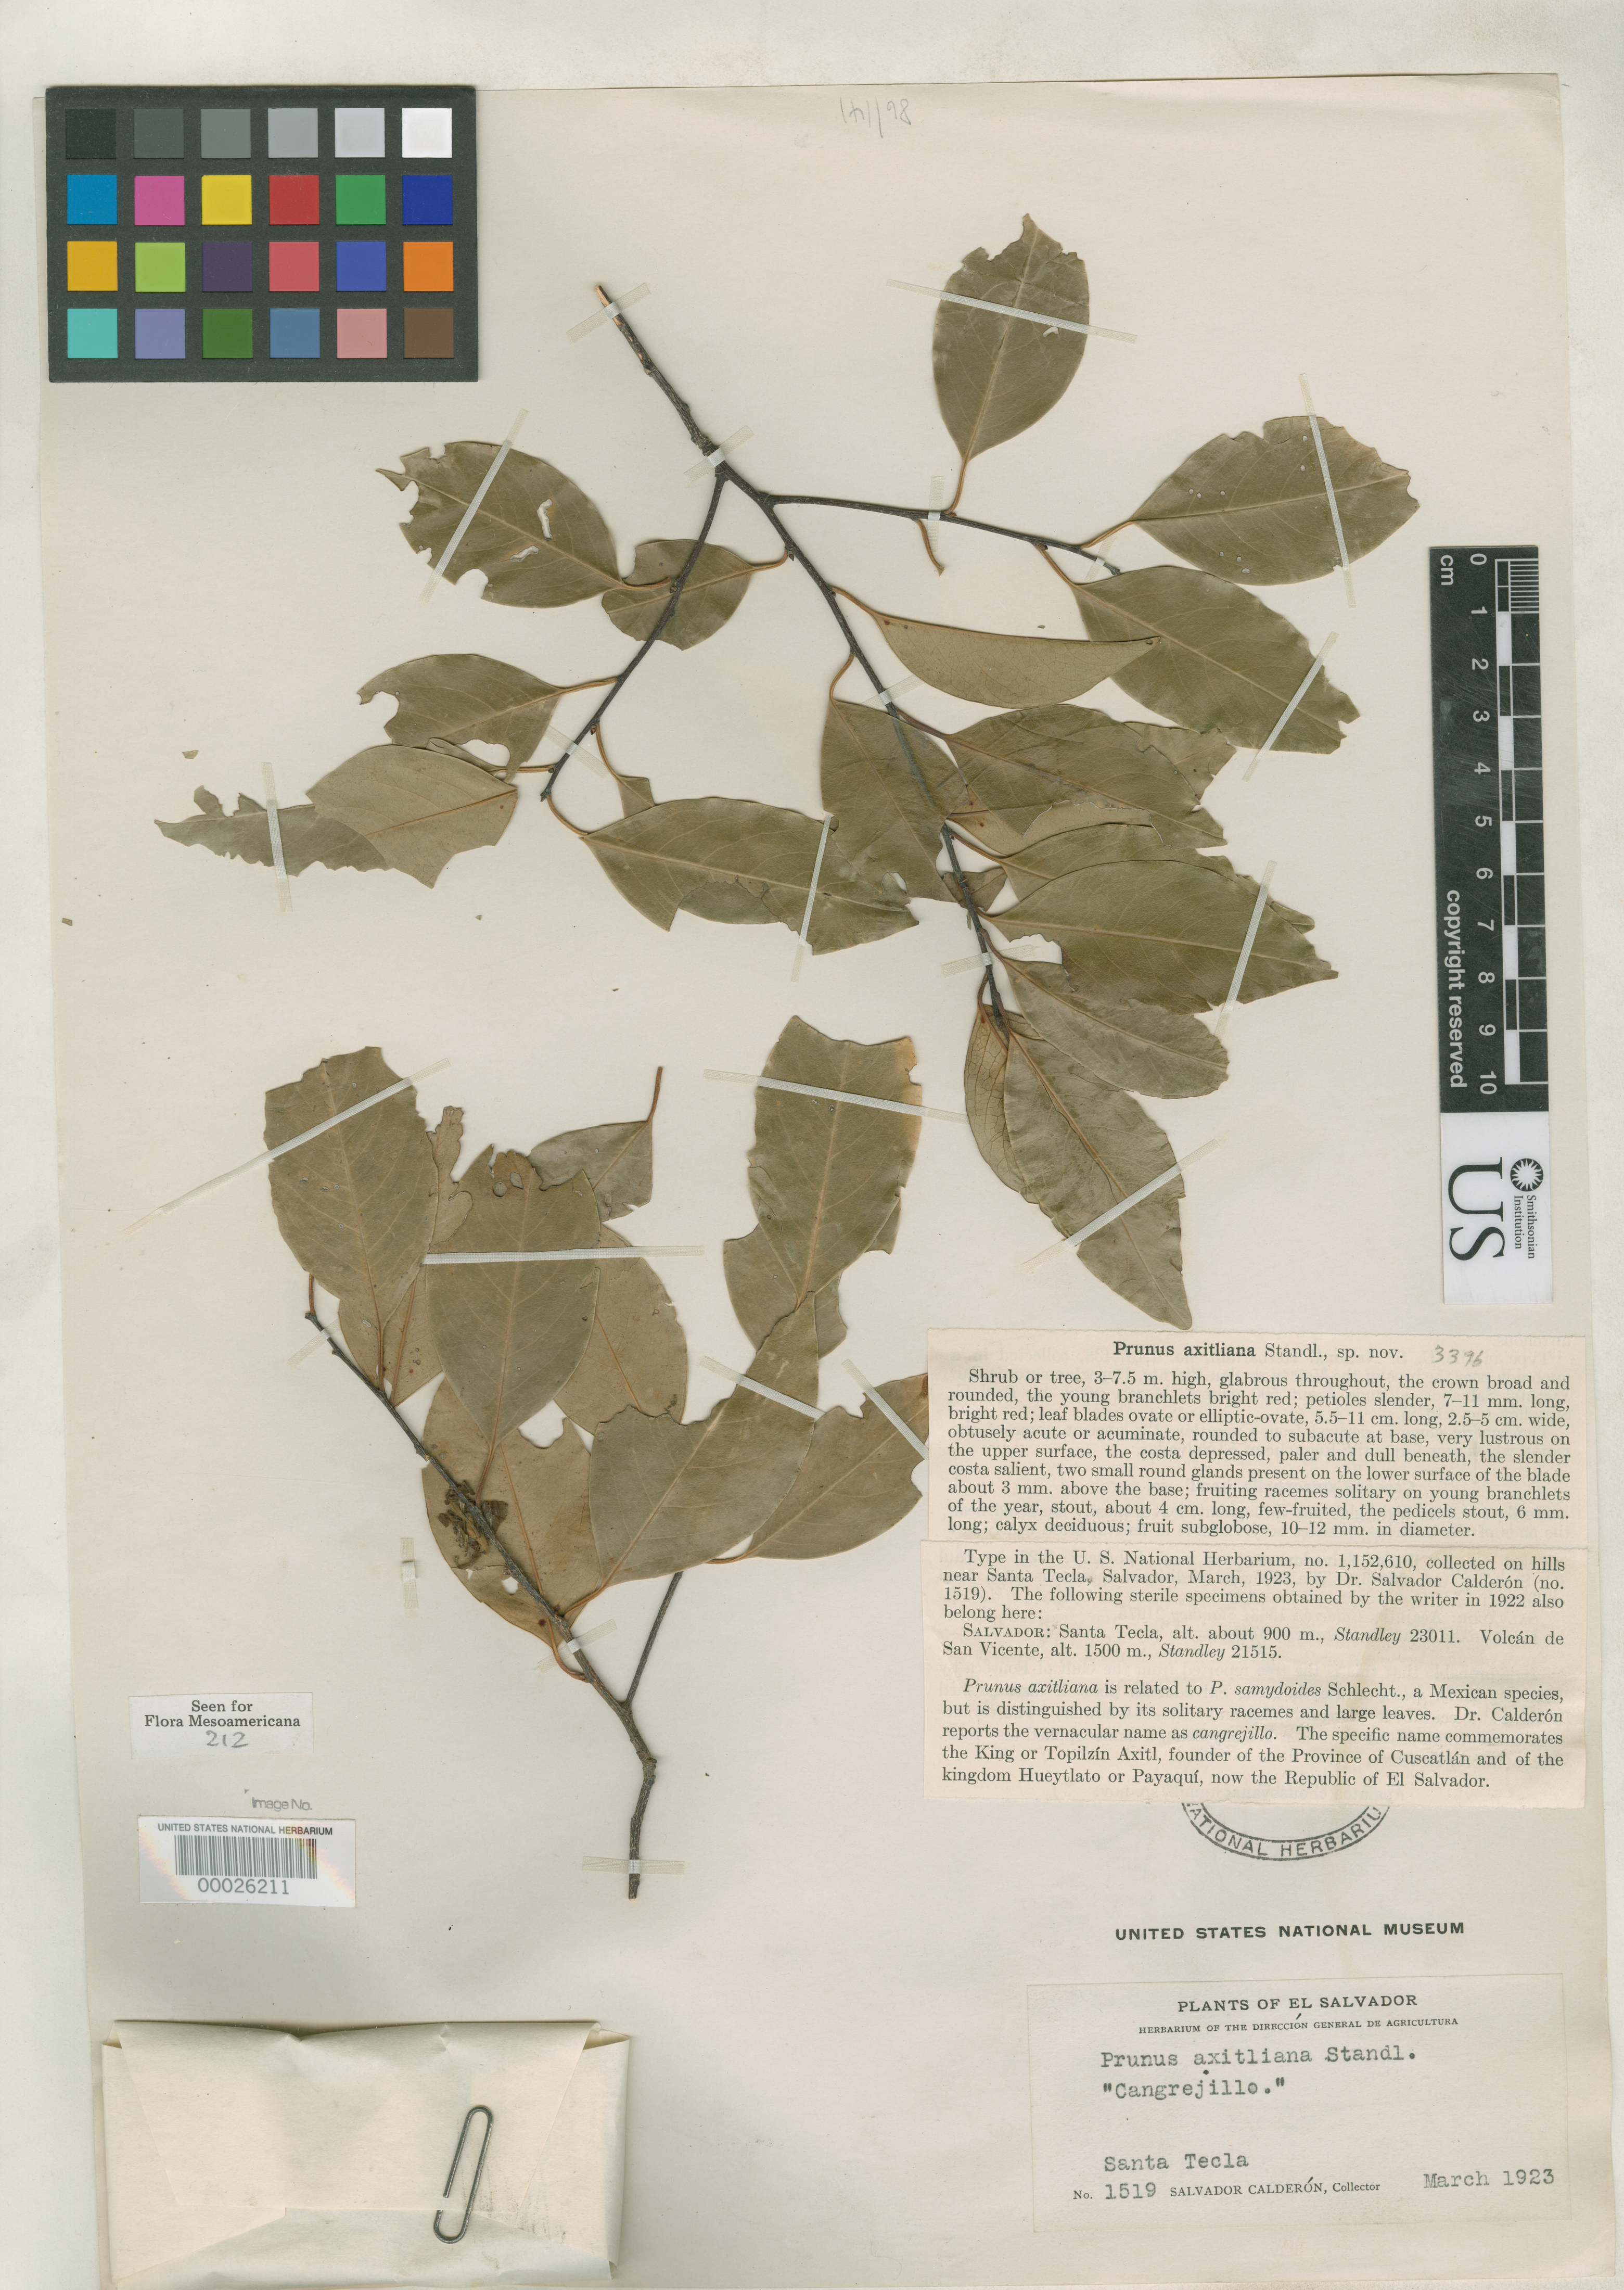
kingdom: Plantae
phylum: Tracheophyta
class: Magnoliopsida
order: Rosales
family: Rosaceae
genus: Prunus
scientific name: Prunus axitliana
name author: Standl.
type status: Holotype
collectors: S. Calderón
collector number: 1519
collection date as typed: Mar 1923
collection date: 1923-03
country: El Salvador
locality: Near Santa Tecla.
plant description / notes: Common name: Cangrejillo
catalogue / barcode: US 1152610